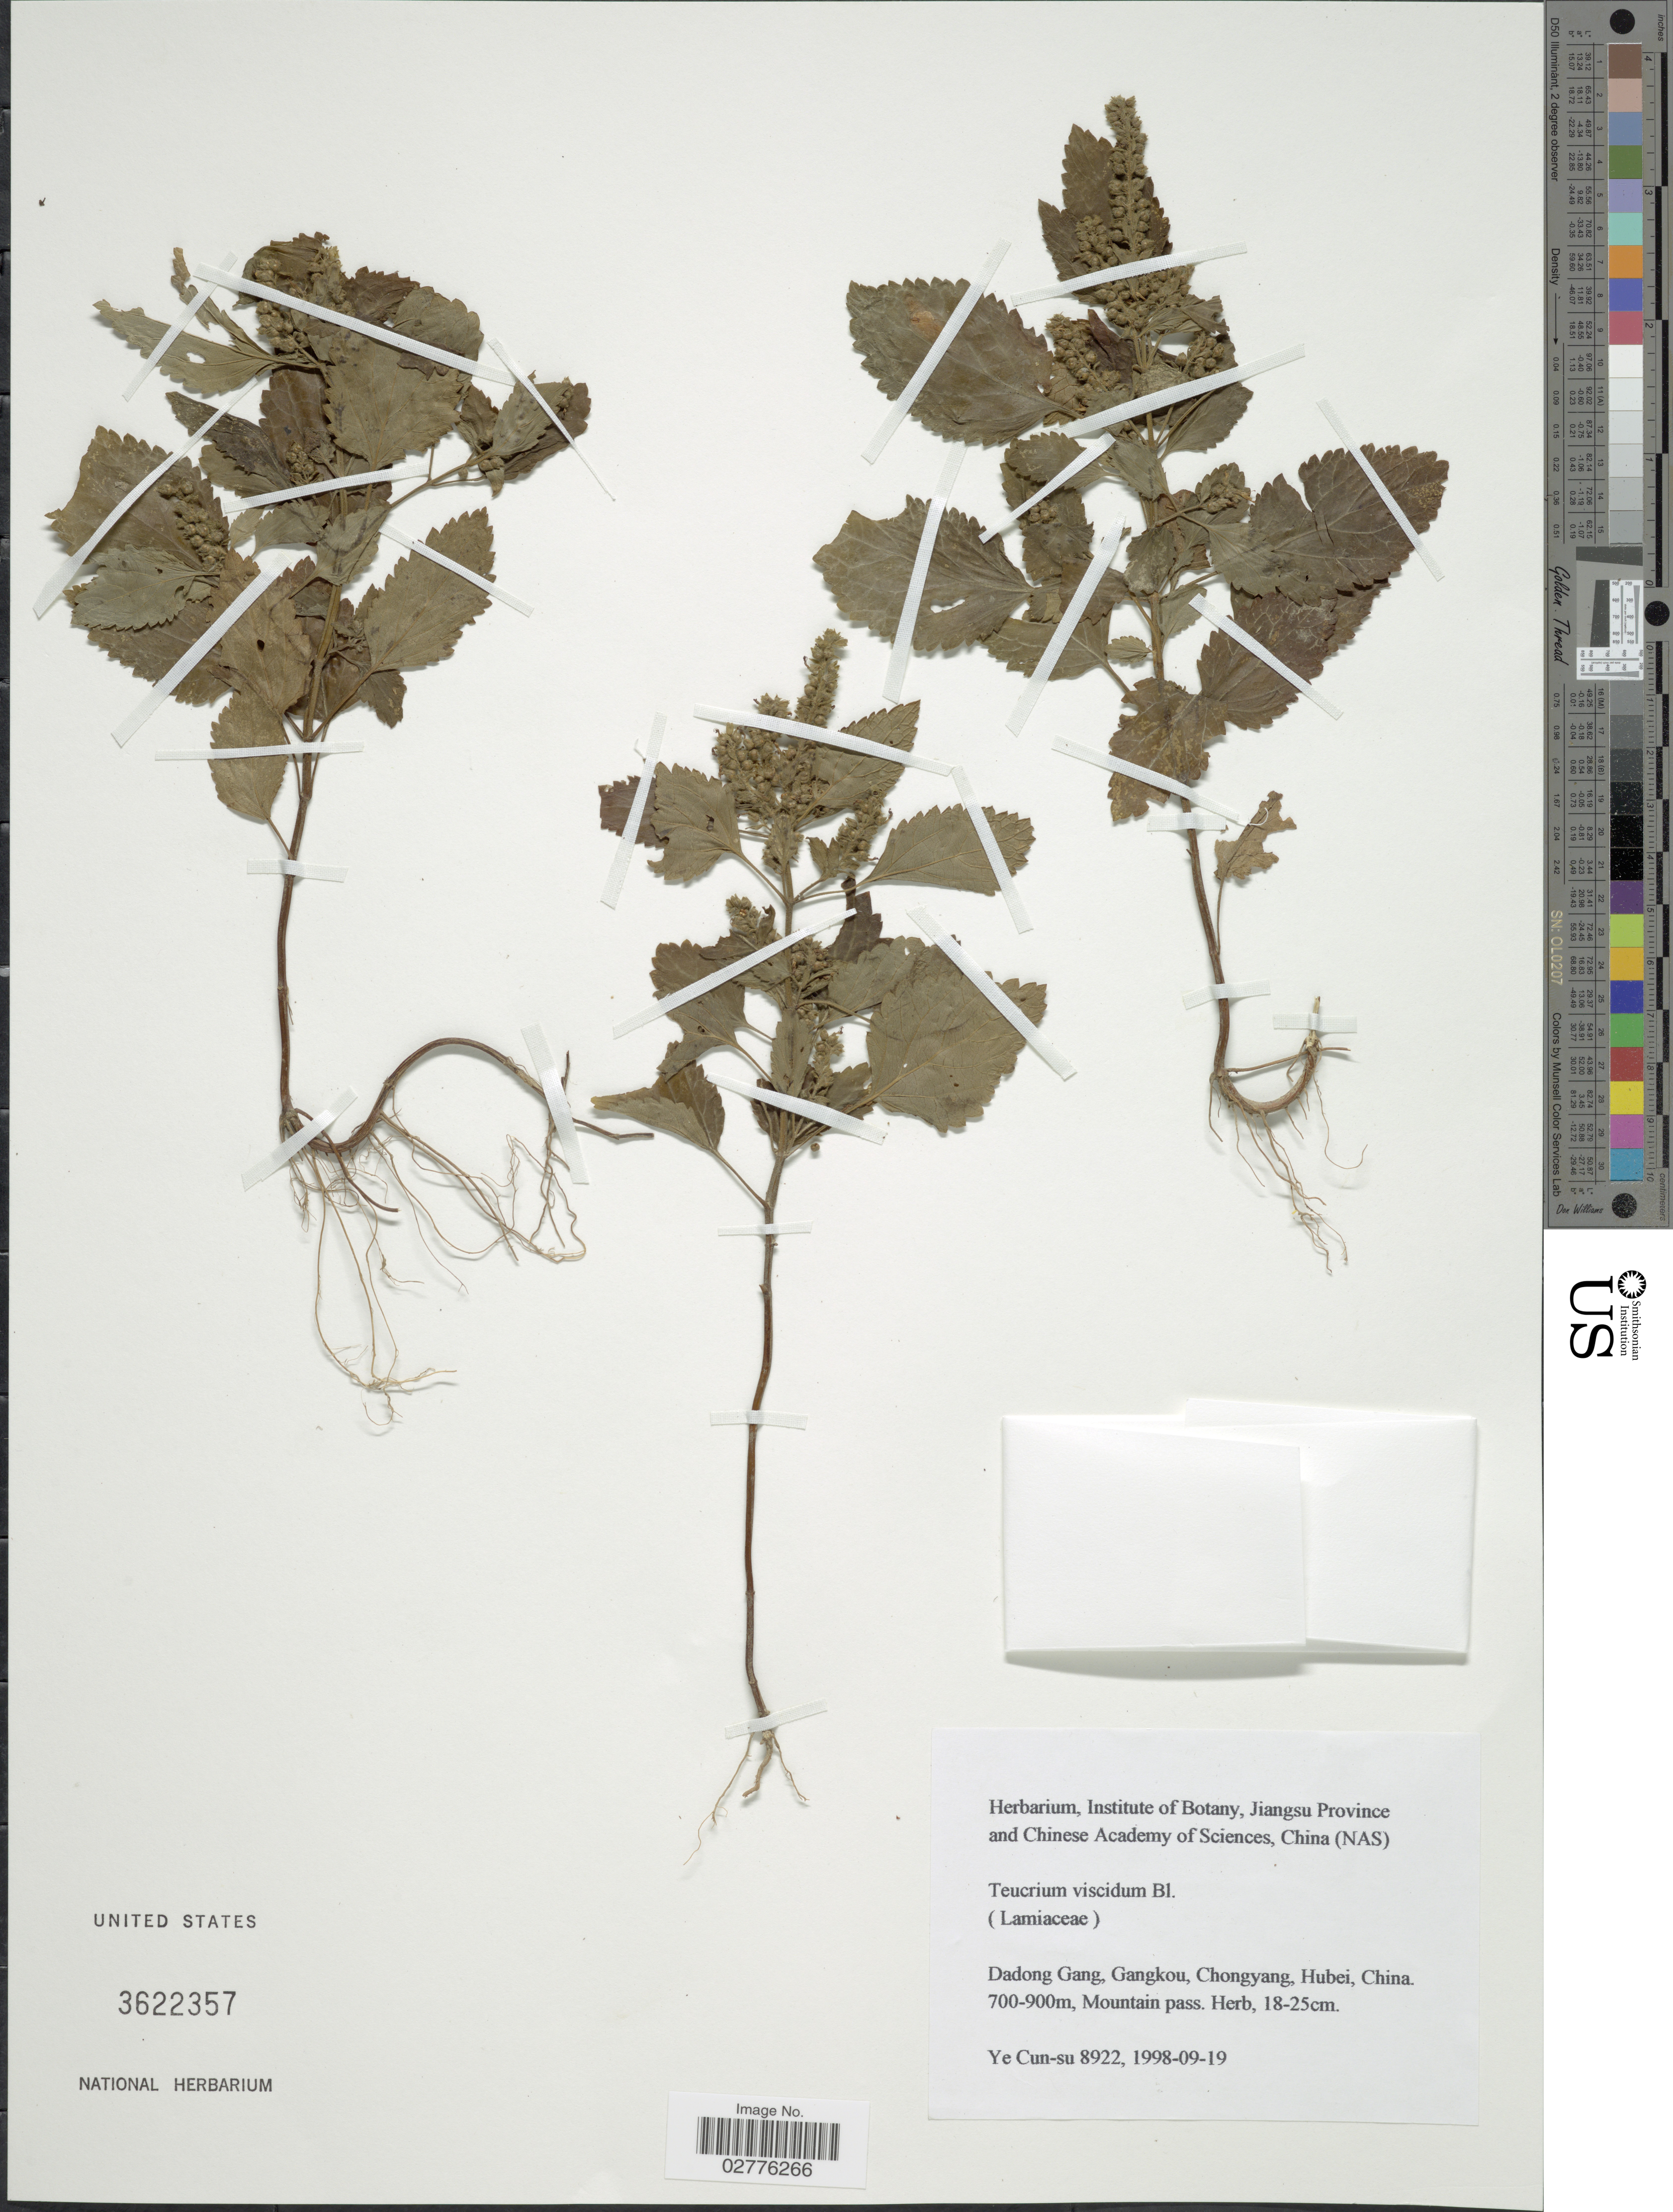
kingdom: Plantae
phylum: Tracheophyta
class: Magnoliopsida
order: Lamiales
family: Lamiaceae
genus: Teucrium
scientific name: Teucrium viscidum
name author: Blume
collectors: Ye Cun-su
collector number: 8922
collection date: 1998-09-19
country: China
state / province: Hubei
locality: Dadong Gang, Gangkou, Chongyang, Mountain pass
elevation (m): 700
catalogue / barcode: US 3622357